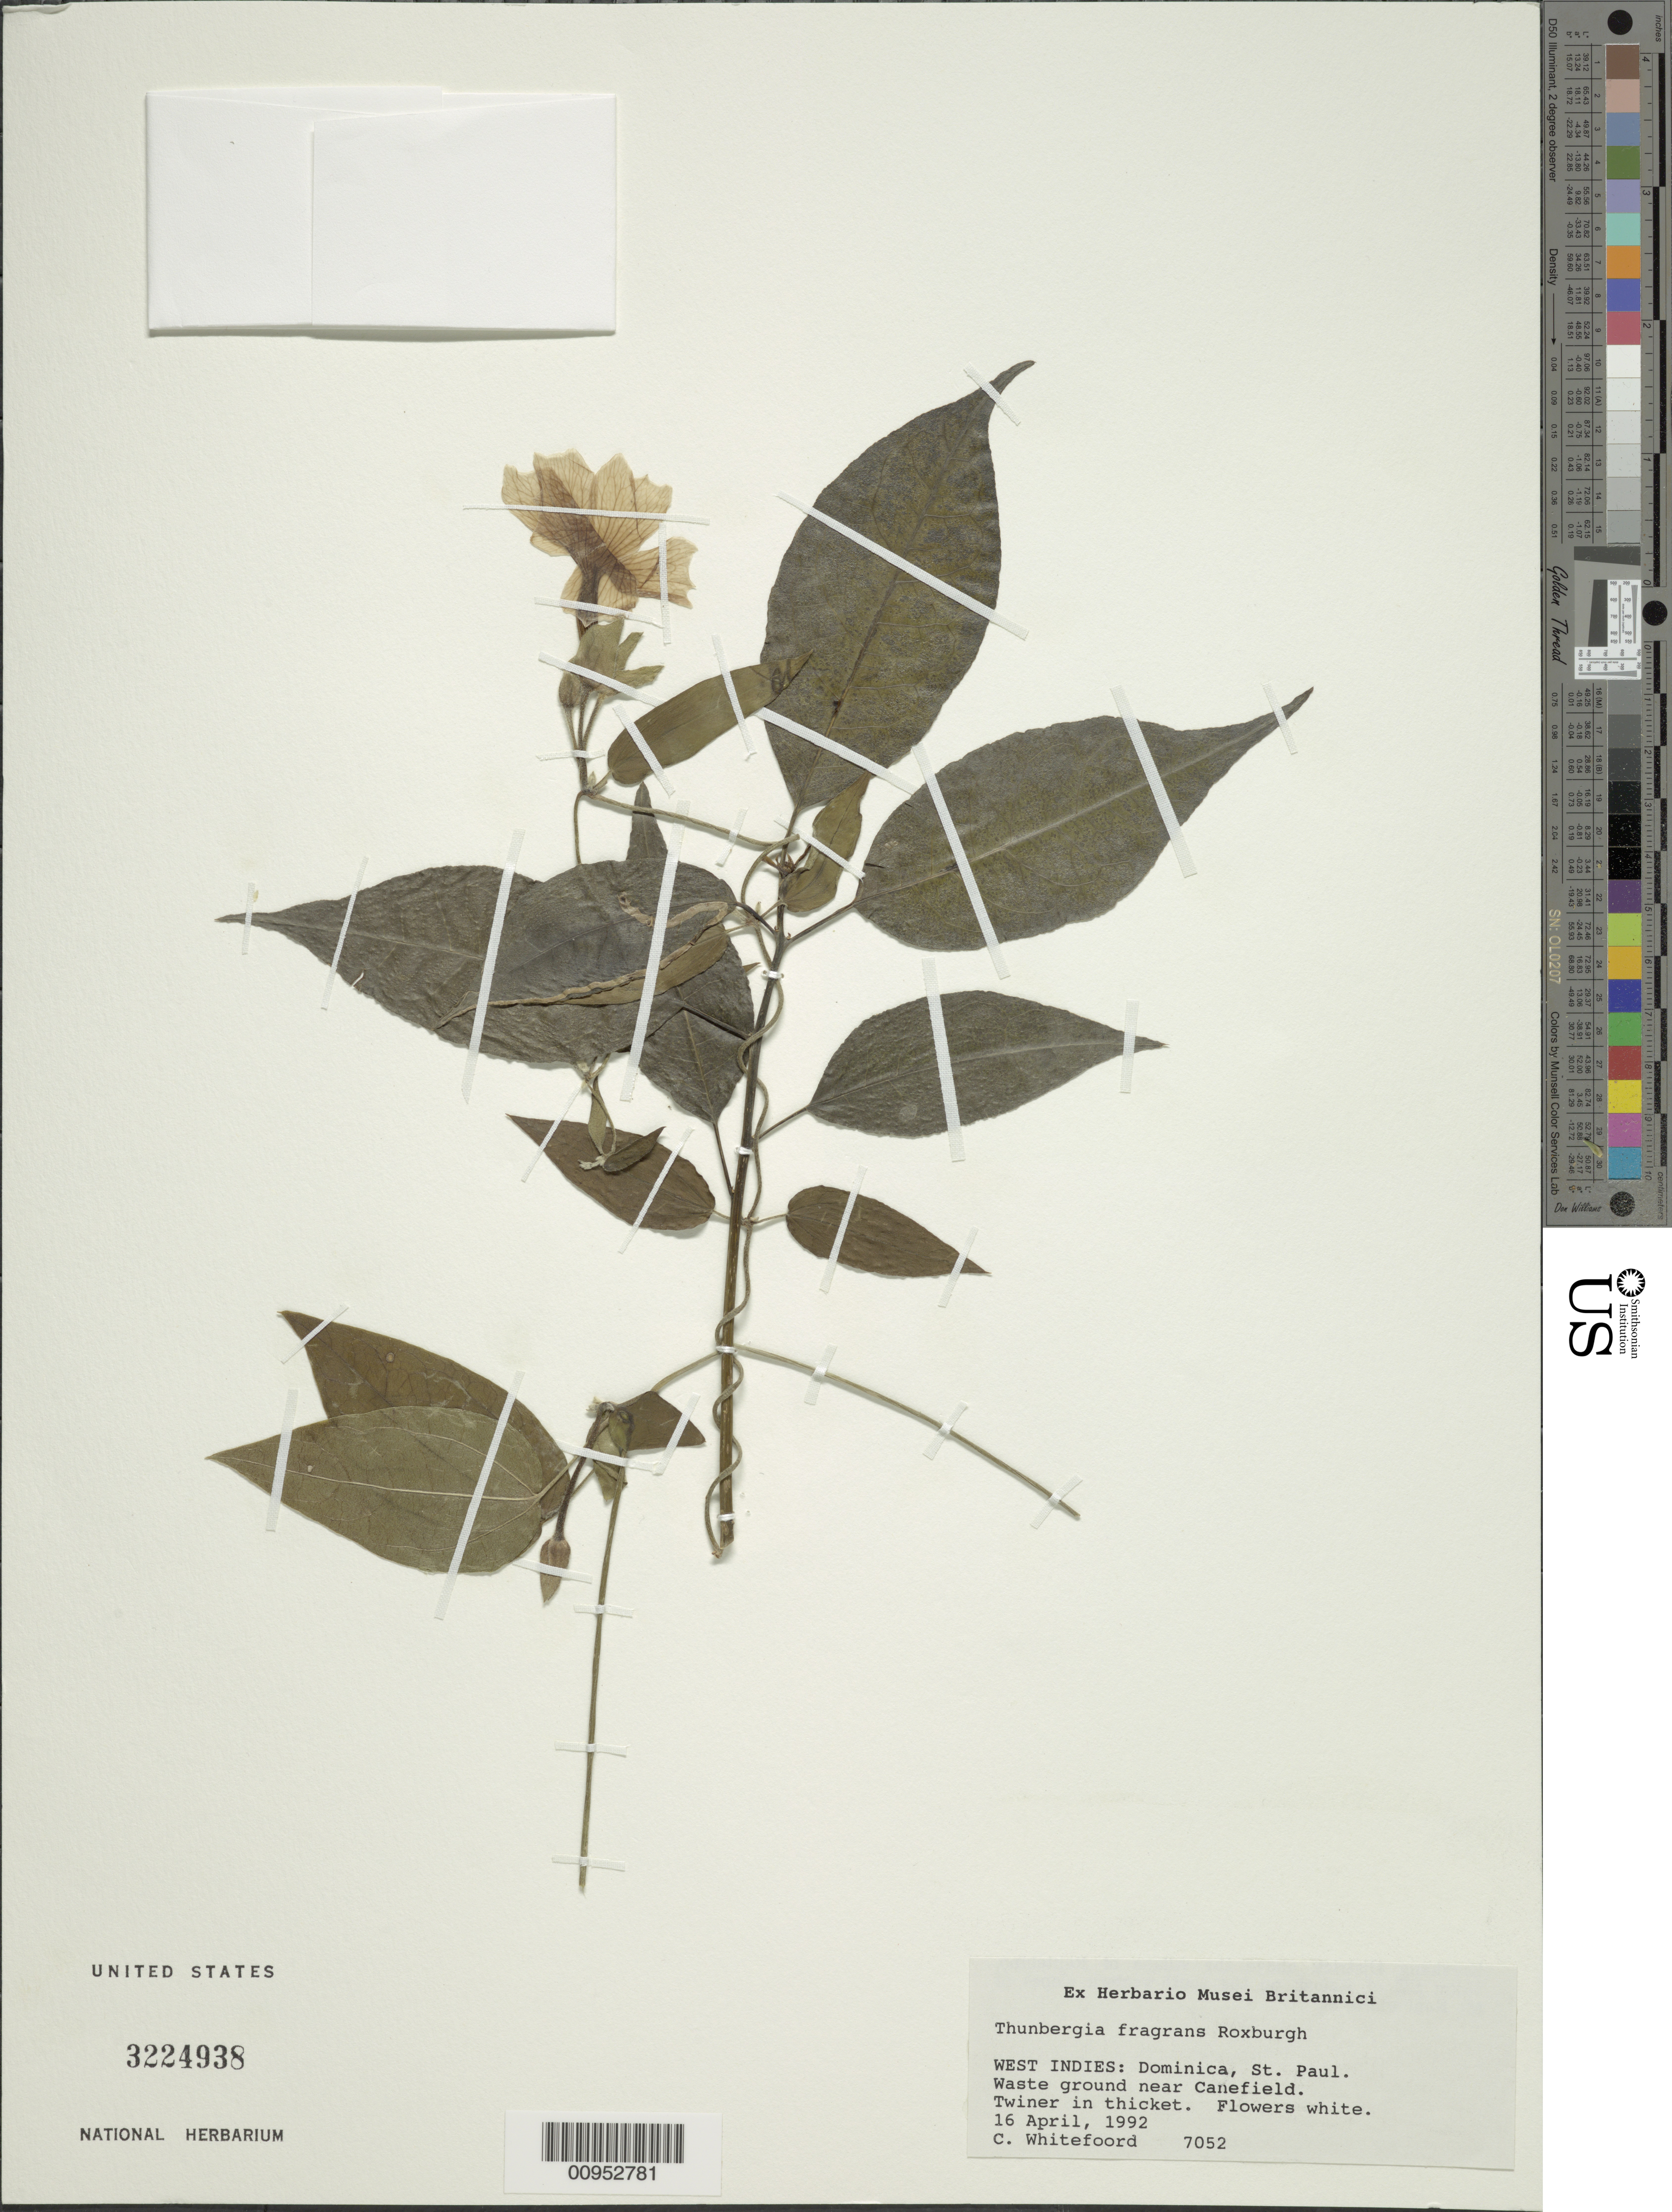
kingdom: Plantae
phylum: Tracheophyta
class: Magnoliopsida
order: Lamiales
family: Acanthaceae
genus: Thunbergia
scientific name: Thunbergia fragrans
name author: Roxb.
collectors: C. Whitefoord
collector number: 7052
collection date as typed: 16 Apr 1992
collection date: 1992-04-16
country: Dominica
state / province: St. Paul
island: Dominica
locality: Near Canefield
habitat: Waste ground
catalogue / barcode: US 3224938